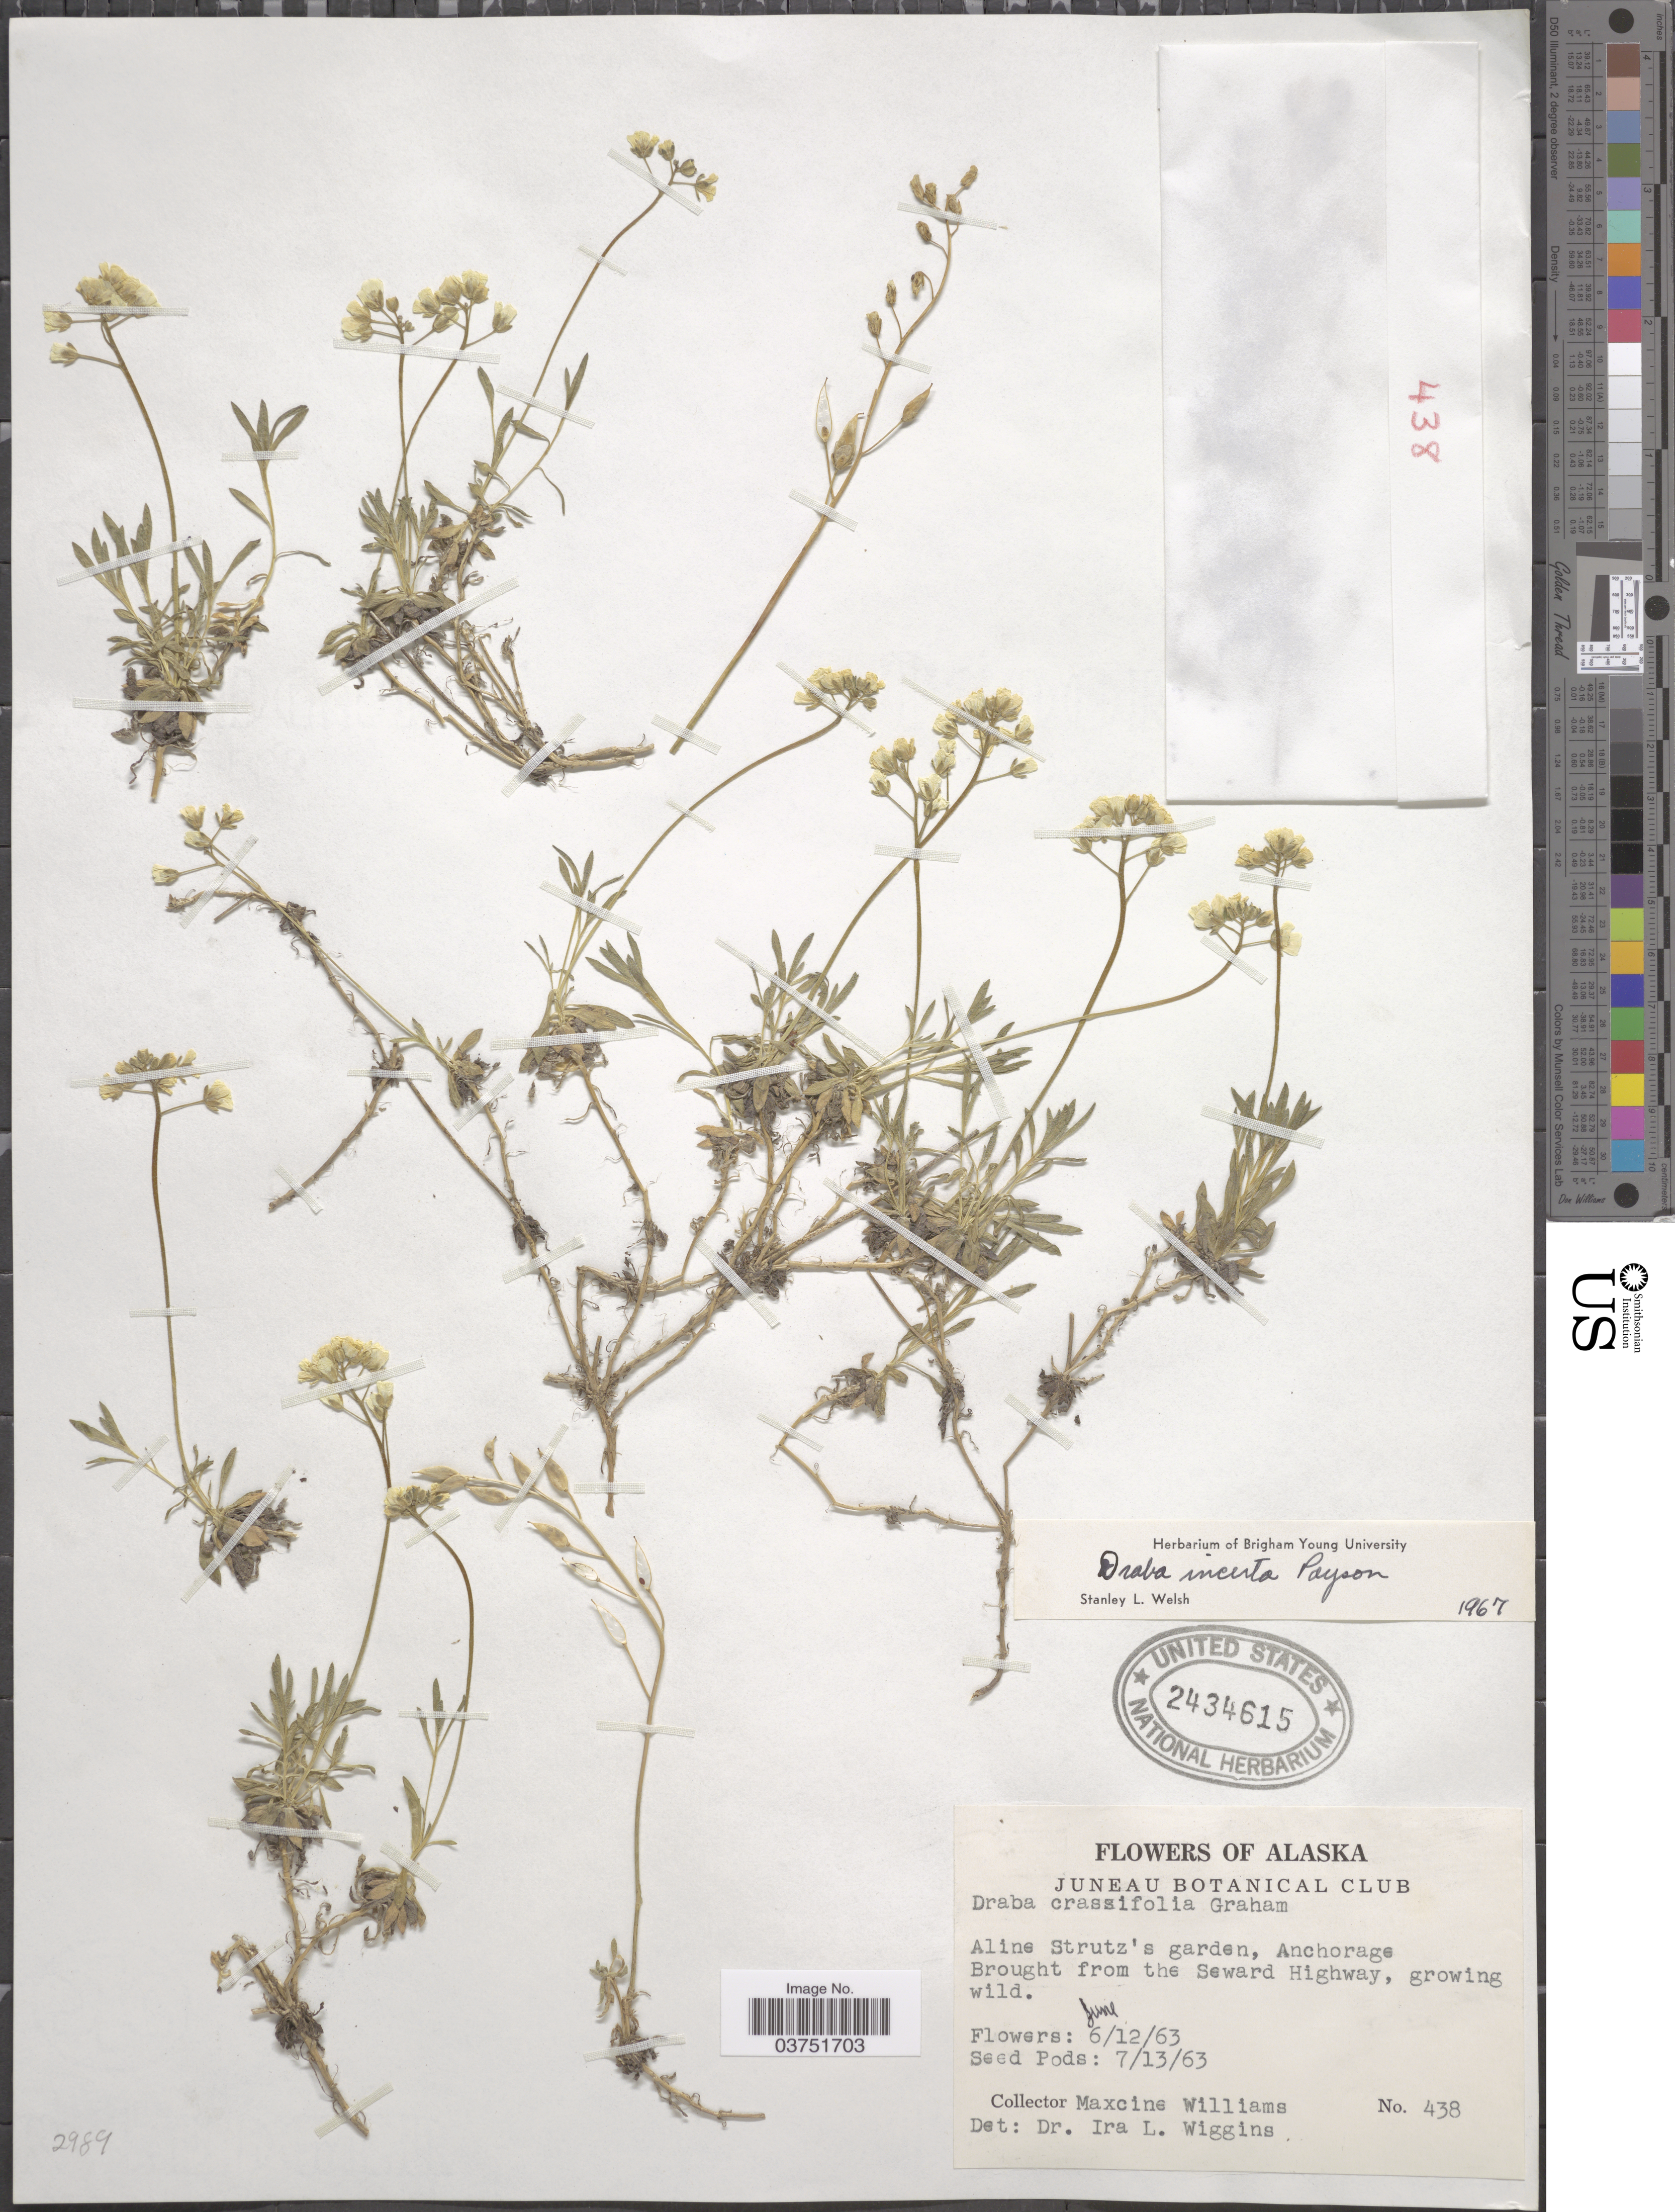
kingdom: Plantae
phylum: Tracheophyta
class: Magnoliopsida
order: Brassicales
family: Brassicaceae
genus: Draba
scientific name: Draba incerta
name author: Payson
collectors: Mr. Williams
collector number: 438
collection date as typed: Transcribed d/m/y: 12/6/63 to 13/7/63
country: United States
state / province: Alaska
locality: Aline Strutz's garden, Anchorage.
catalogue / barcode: US 2434615